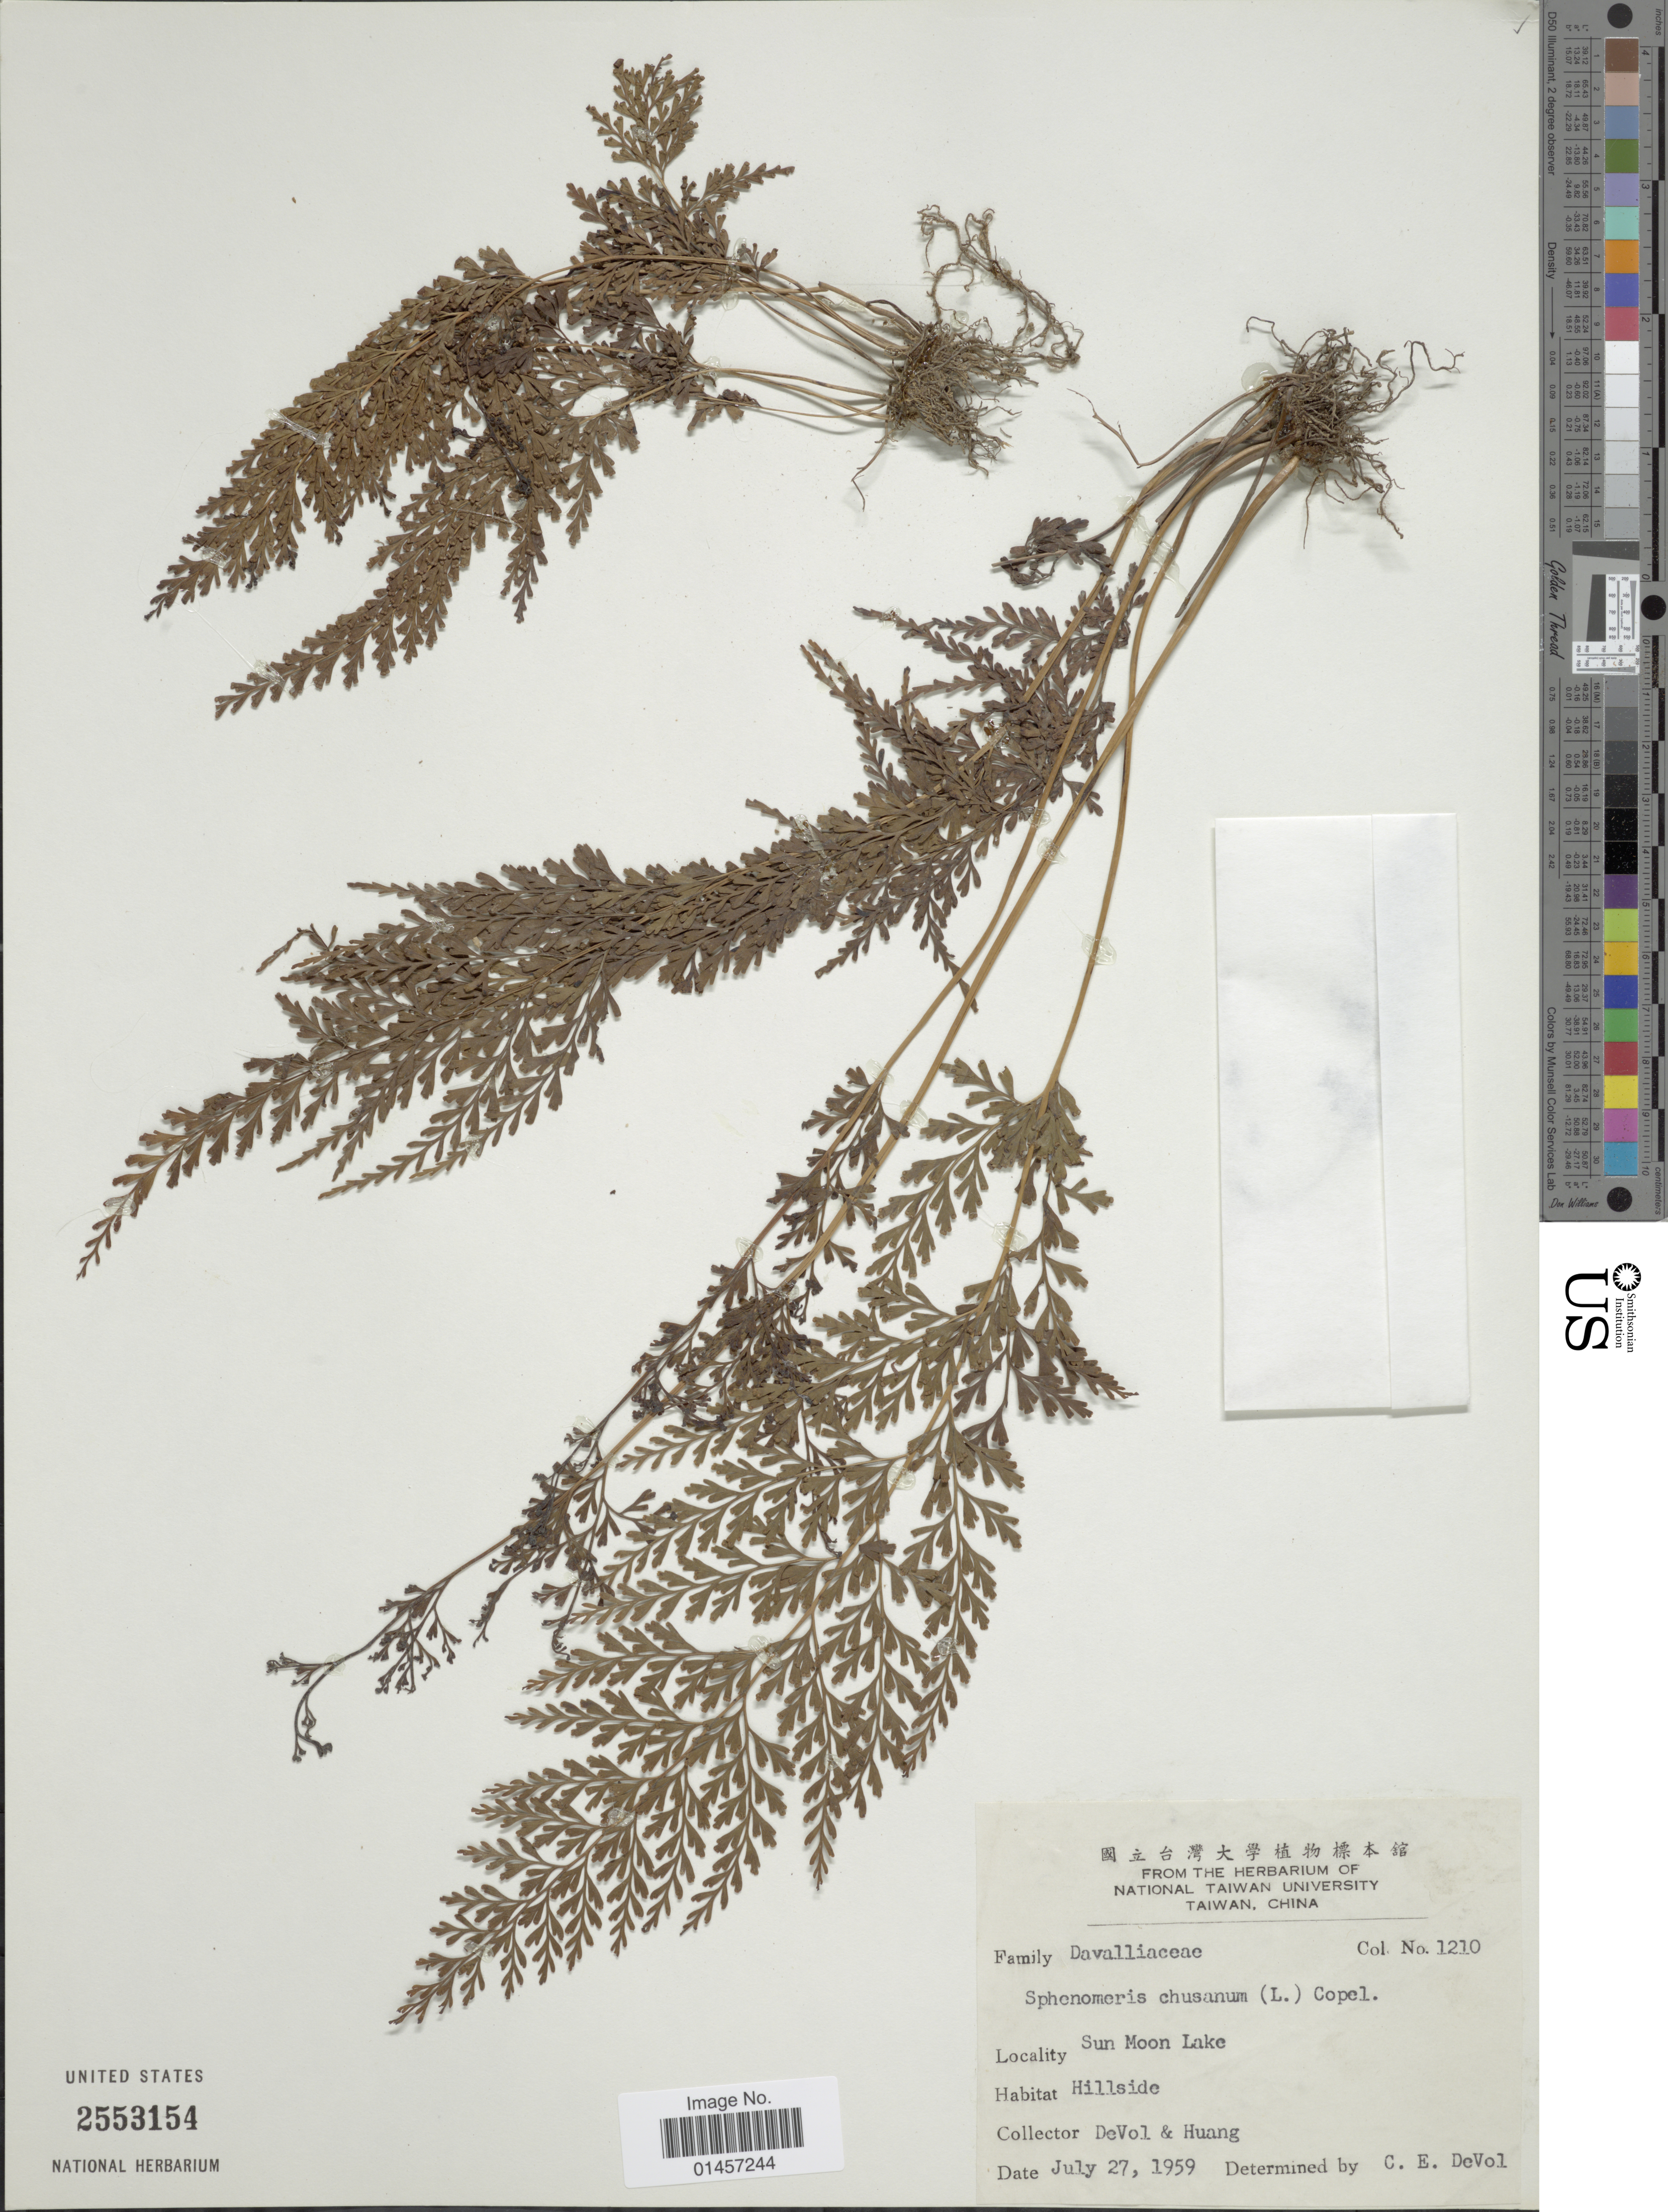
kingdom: Plantae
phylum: Tracheophyta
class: Polypodiopsida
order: Polypodiales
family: Lindsaeaceae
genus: Sphenomeris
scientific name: Sphenomeris chinensis var. chinensis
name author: (L.) Maxon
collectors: C. E. De Vol & Huang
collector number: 1210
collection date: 1959-07-27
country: Taiwan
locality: Sun Moon Lake, Hillside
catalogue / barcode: US 2553154